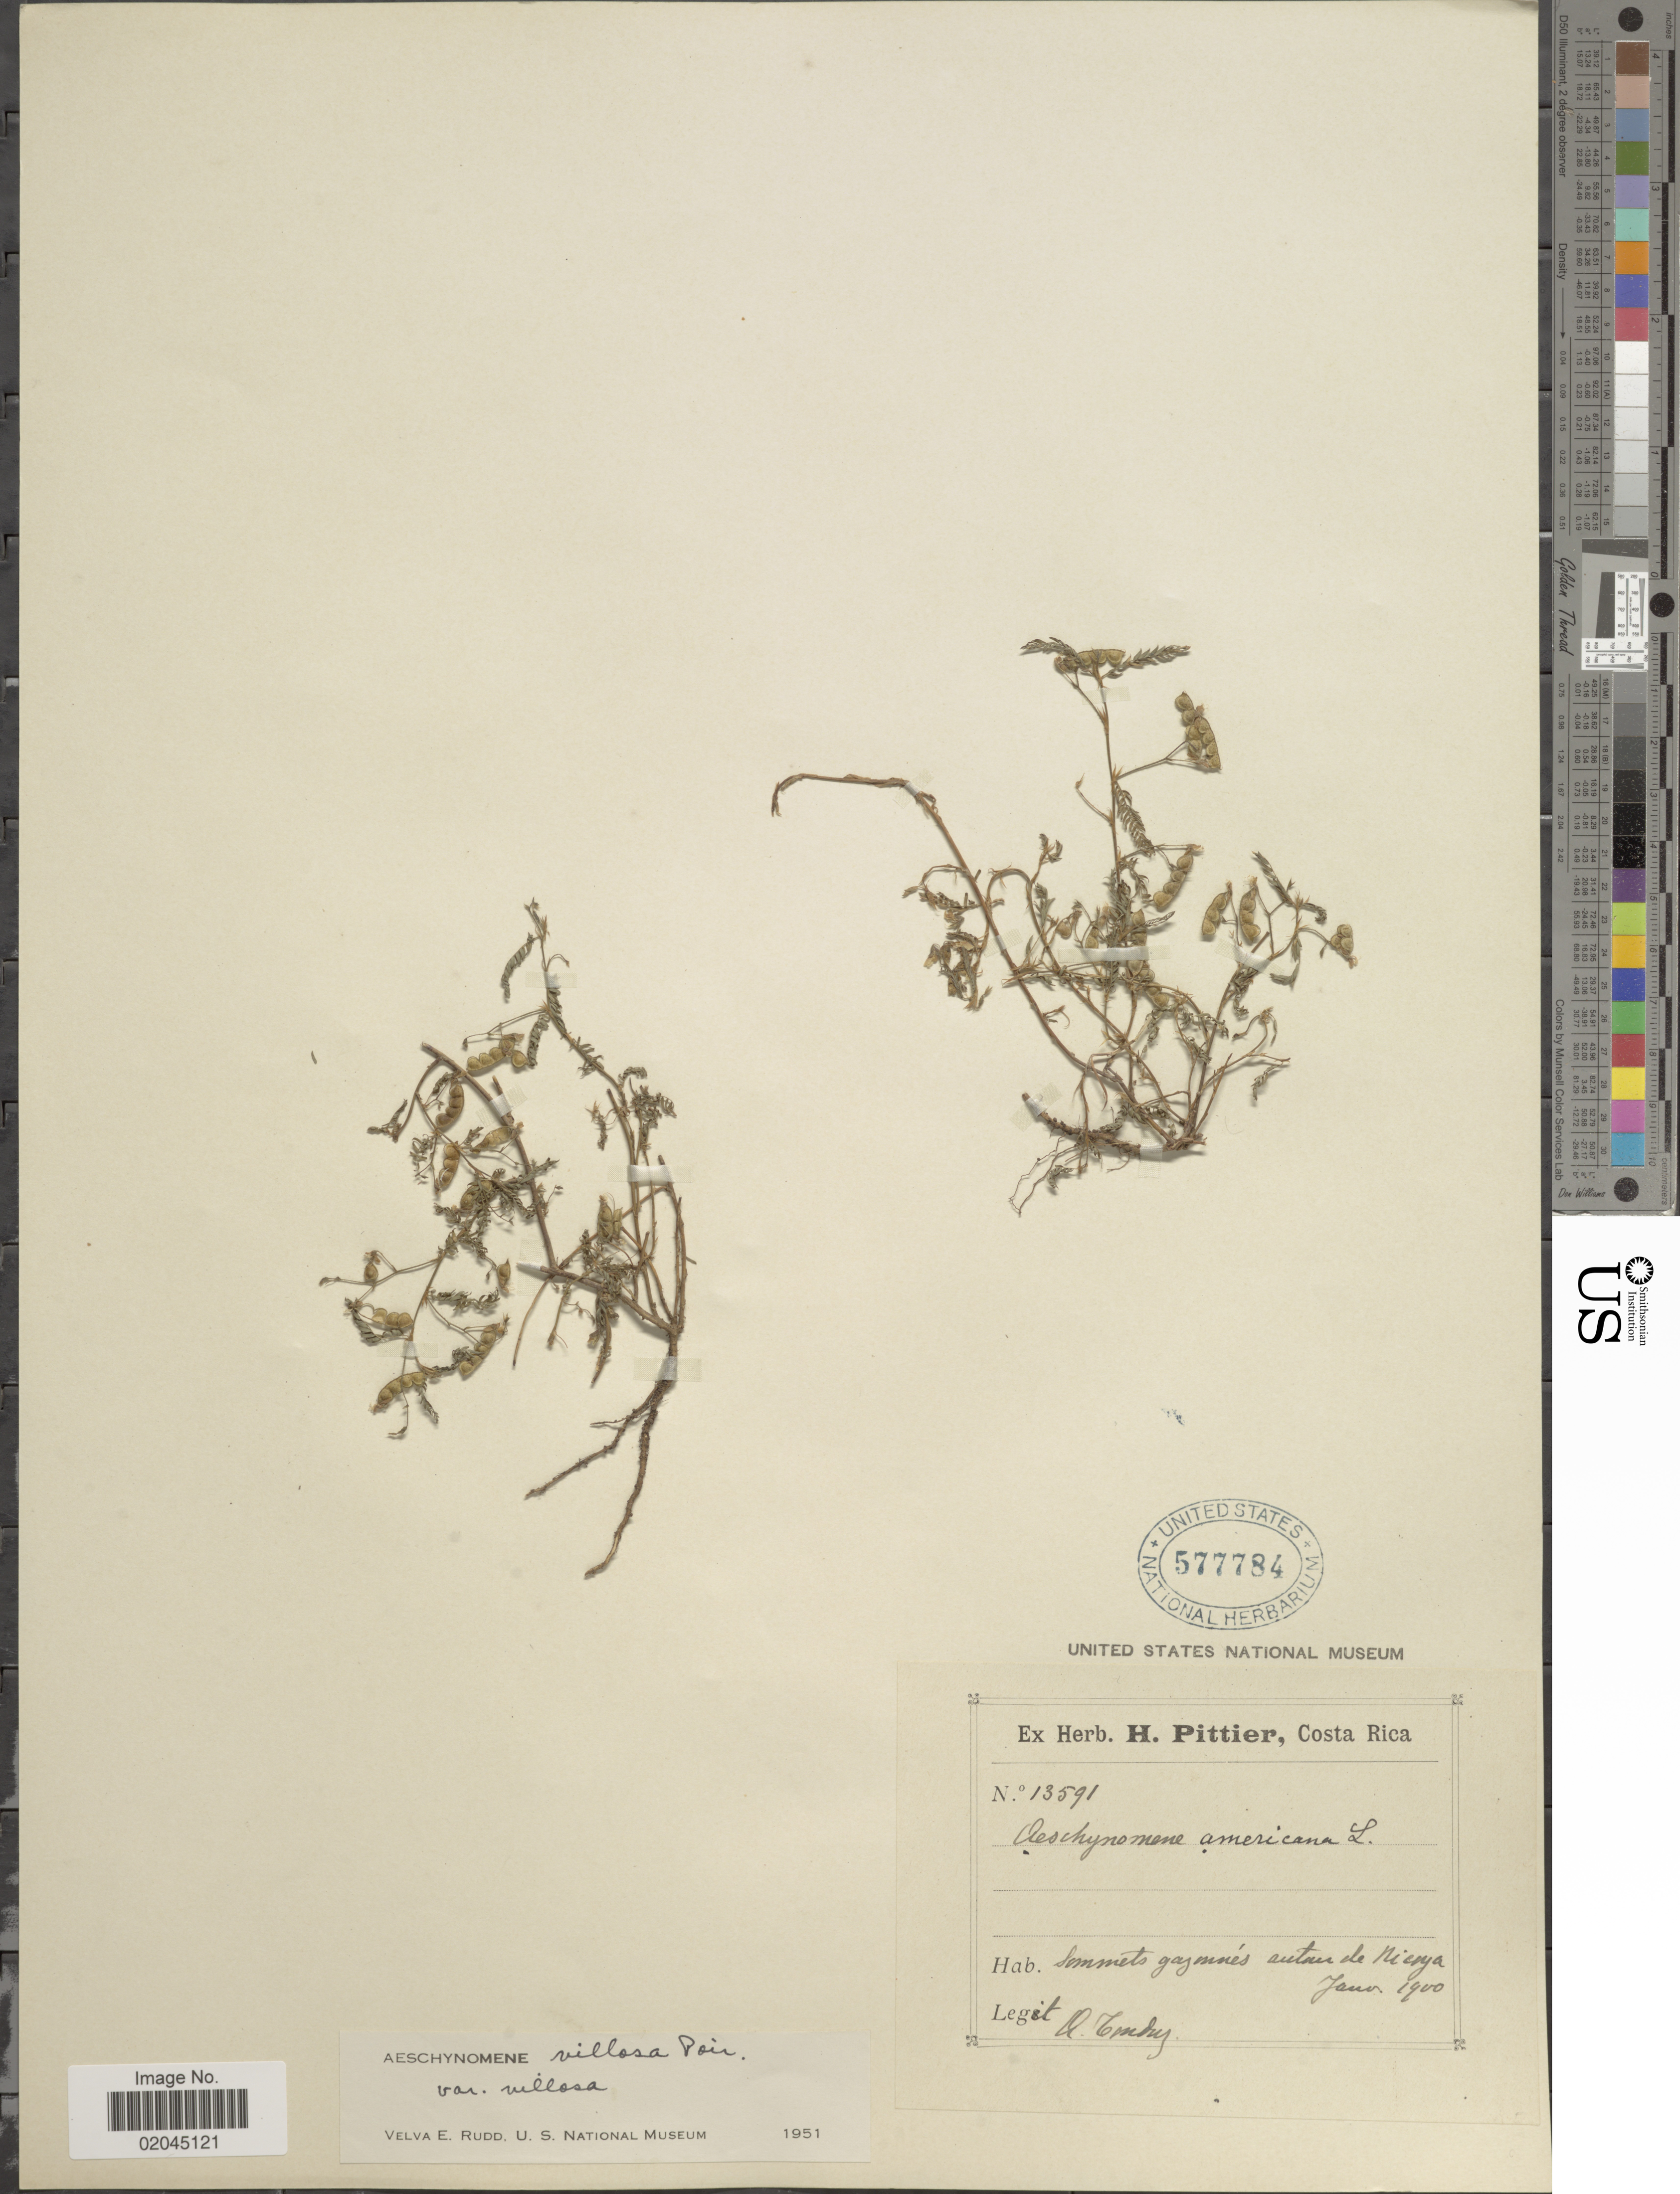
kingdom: Plantae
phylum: Tracheophyta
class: Magnoliopsida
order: Fabales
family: Fabaceae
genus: Aeschynomene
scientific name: Aeschynomene villosa var. villosa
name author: Poir.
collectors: A. Tonduz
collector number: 13591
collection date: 1900-01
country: Costa Rica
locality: Sommets gazonnes, auteur de Nicoya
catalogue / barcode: US 577784